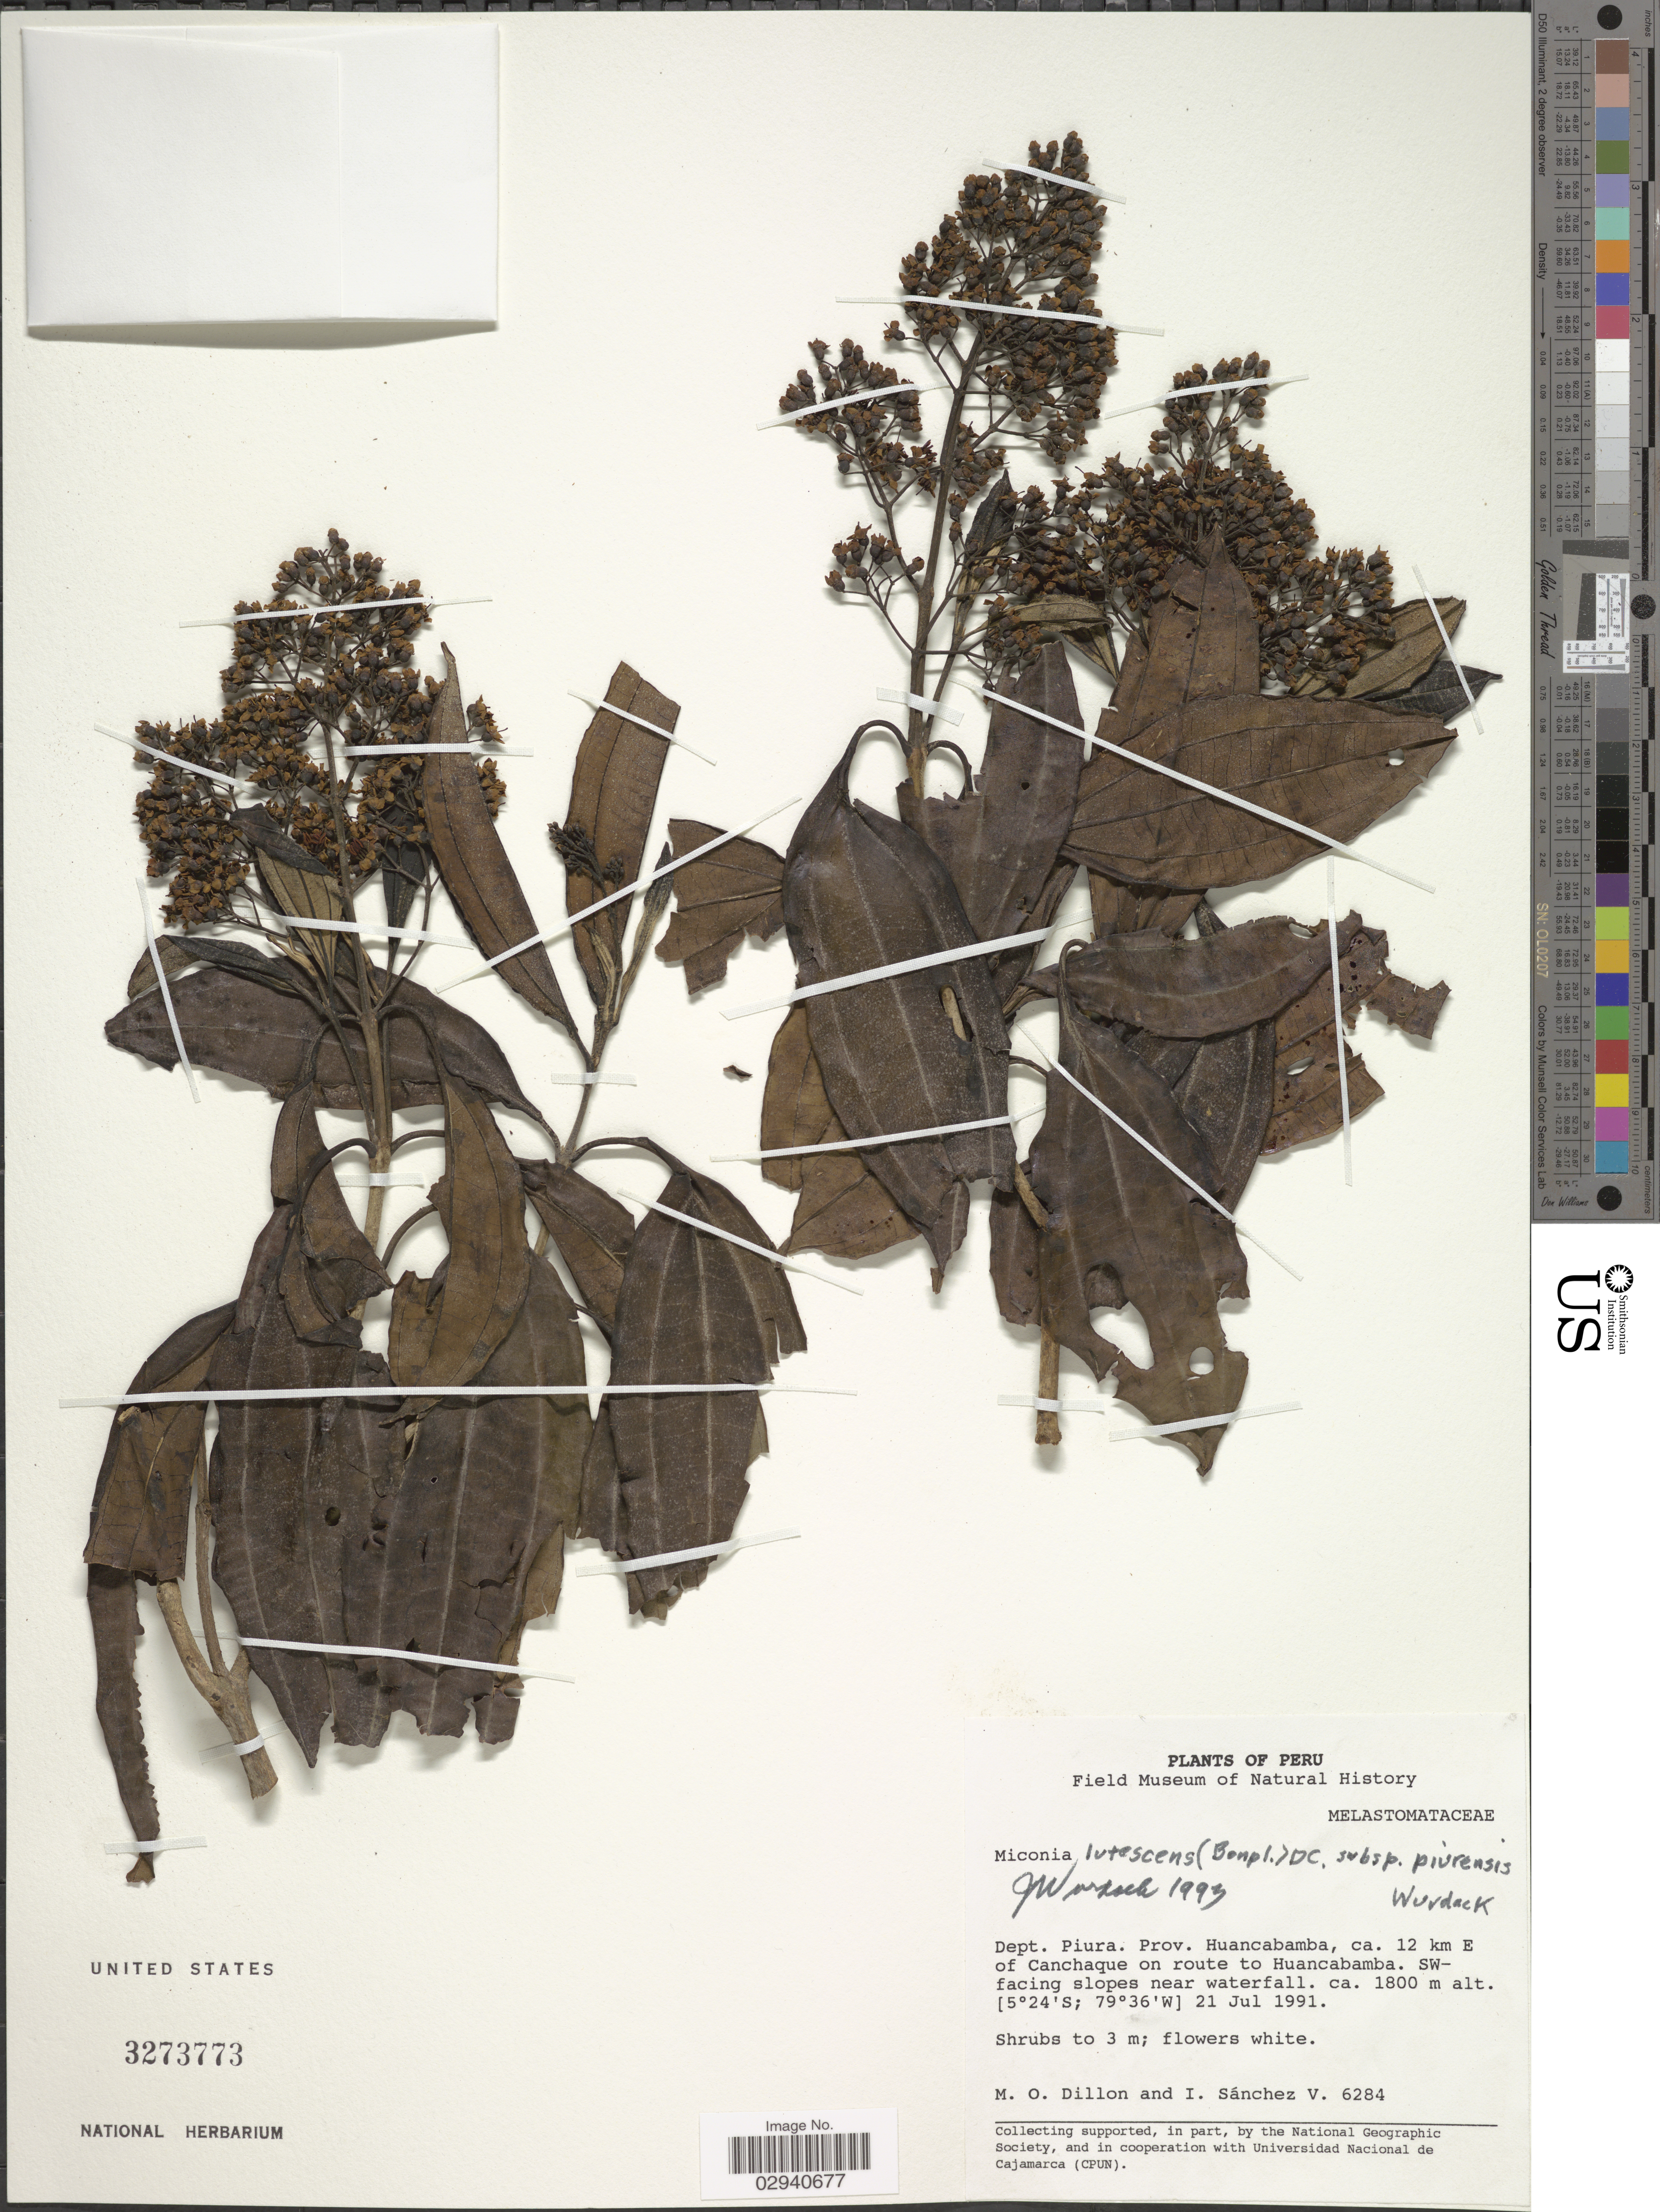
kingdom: Plantae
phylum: Tracheophyta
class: Magnoliopsida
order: Myrtales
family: Melastomataceae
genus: Miconia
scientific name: Miconia lutescens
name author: (Bonpl.) DC.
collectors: M. O. Dillon & I. Sánchez Vega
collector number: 6284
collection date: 1991-07-21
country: Peru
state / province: Piura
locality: Dept. Piura. Prov. Huancabamba, ca. 12 km E of Canchaque on route to Huancabamba. SW-facing slopes near waterfall.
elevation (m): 1800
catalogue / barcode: US 3273773